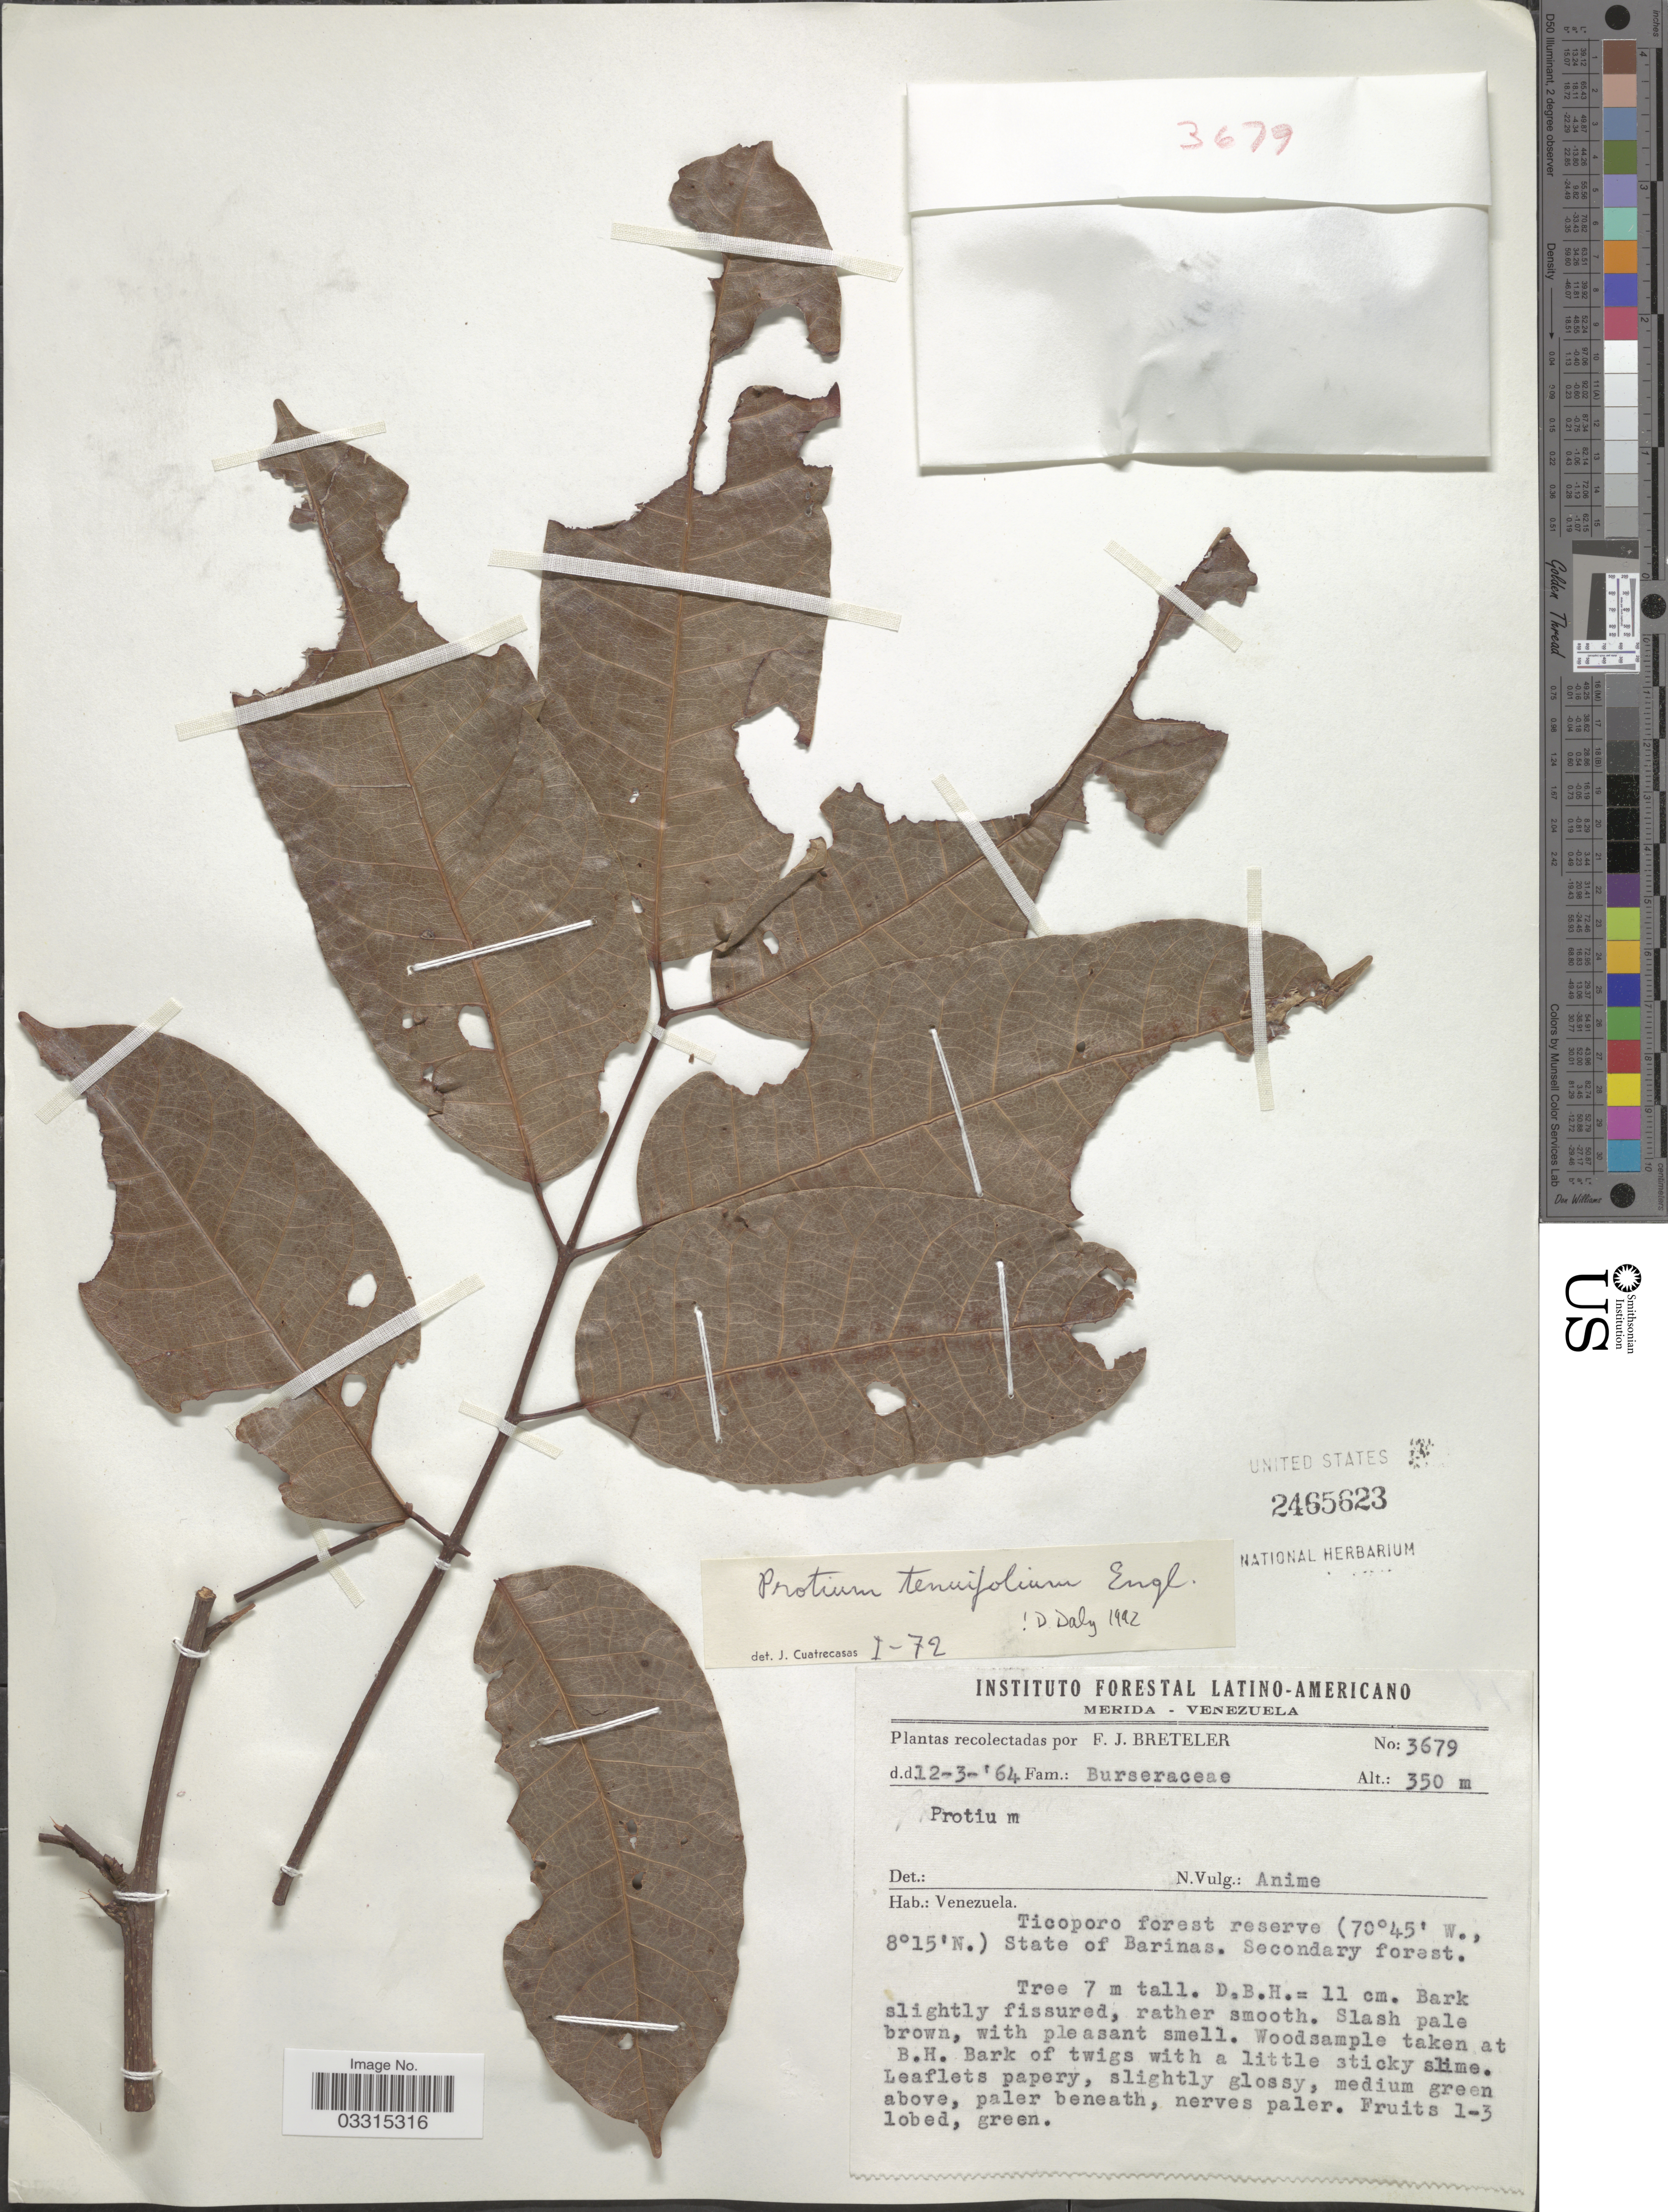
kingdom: Plantae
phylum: Tracheophyta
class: Magnoliopsida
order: Sapindales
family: Burseraceae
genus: Protium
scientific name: Protium tenuifolium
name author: (Engl.) Engl.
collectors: F. J. Breteler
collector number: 3679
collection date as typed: Transcribed d/m/y: 12/3/64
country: Venezuela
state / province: Barinas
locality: Ticoporo forest reserve. Secondary forest.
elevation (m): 350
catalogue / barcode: US 2465623